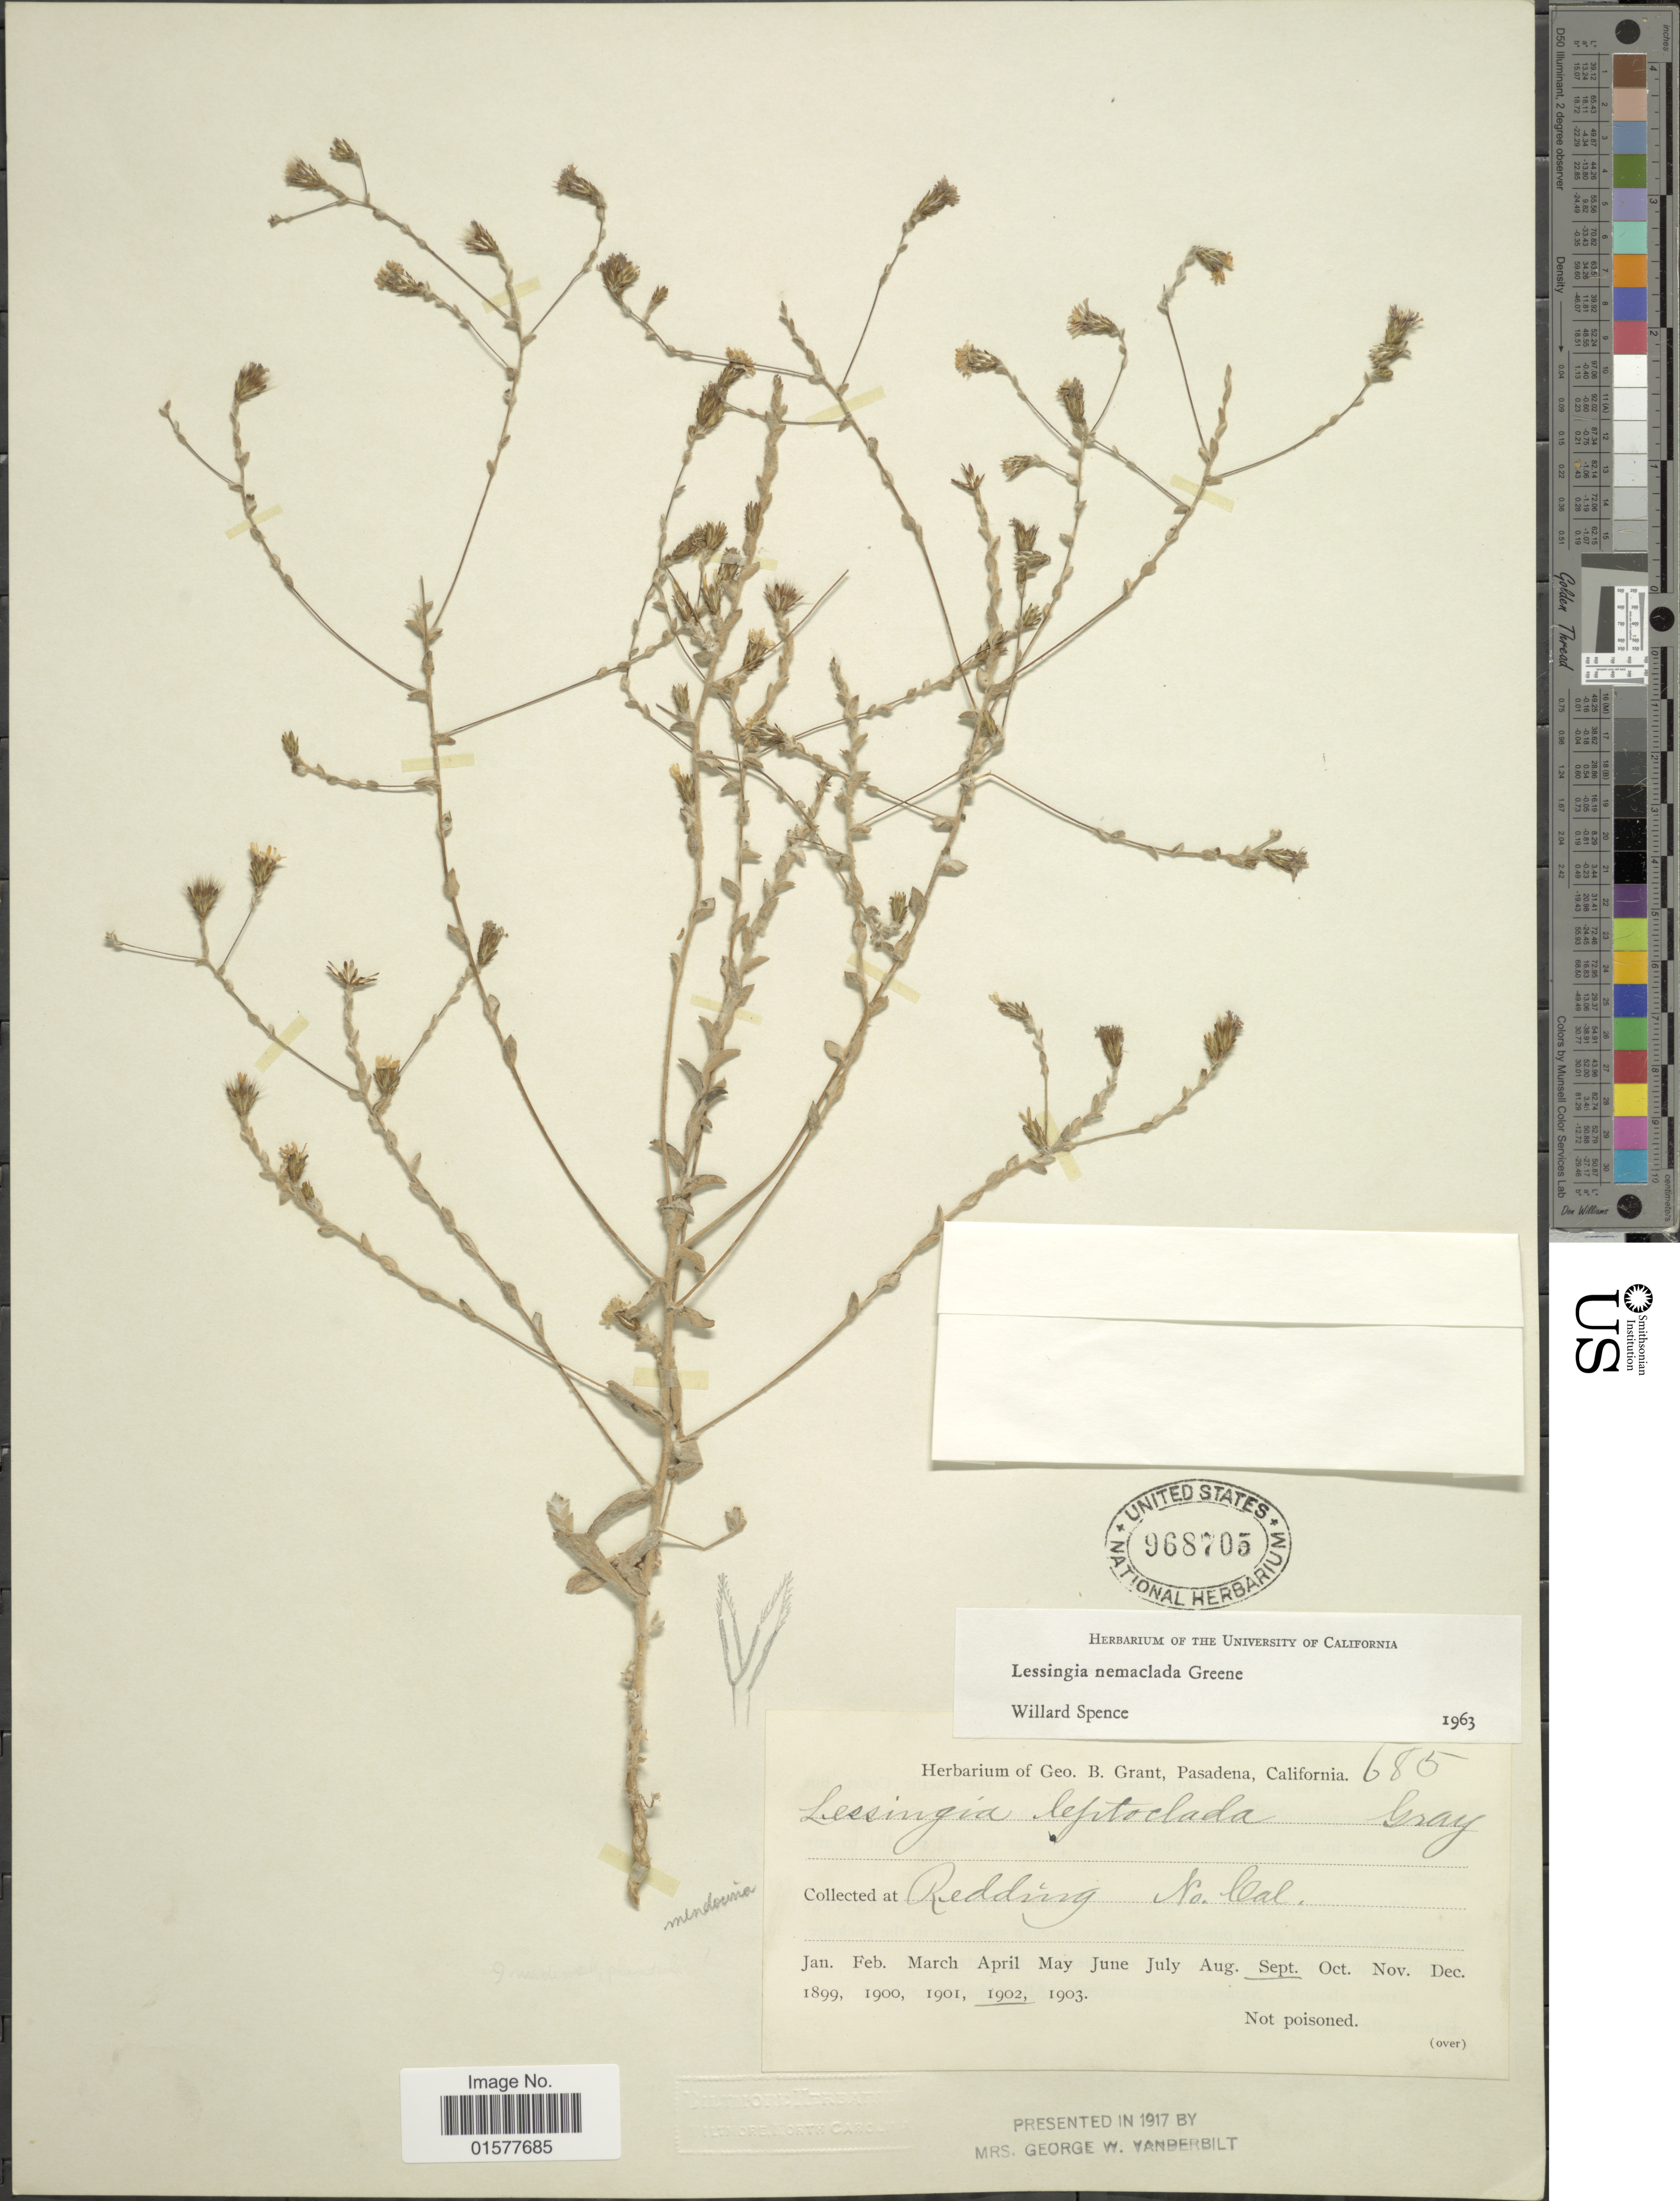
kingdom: Plantae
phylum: Tracheophyta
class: Magnoliopsida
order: Asterales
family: Asteraceae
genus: Lessingia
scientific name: Lessingia nemaclada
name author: Greene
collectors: ex herb. G. B. Grant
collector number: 685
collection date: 1902-09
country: United States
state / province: California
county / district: Los Angeles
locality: Pasadena, at Redding, No. Cal.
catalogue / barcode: US 968705